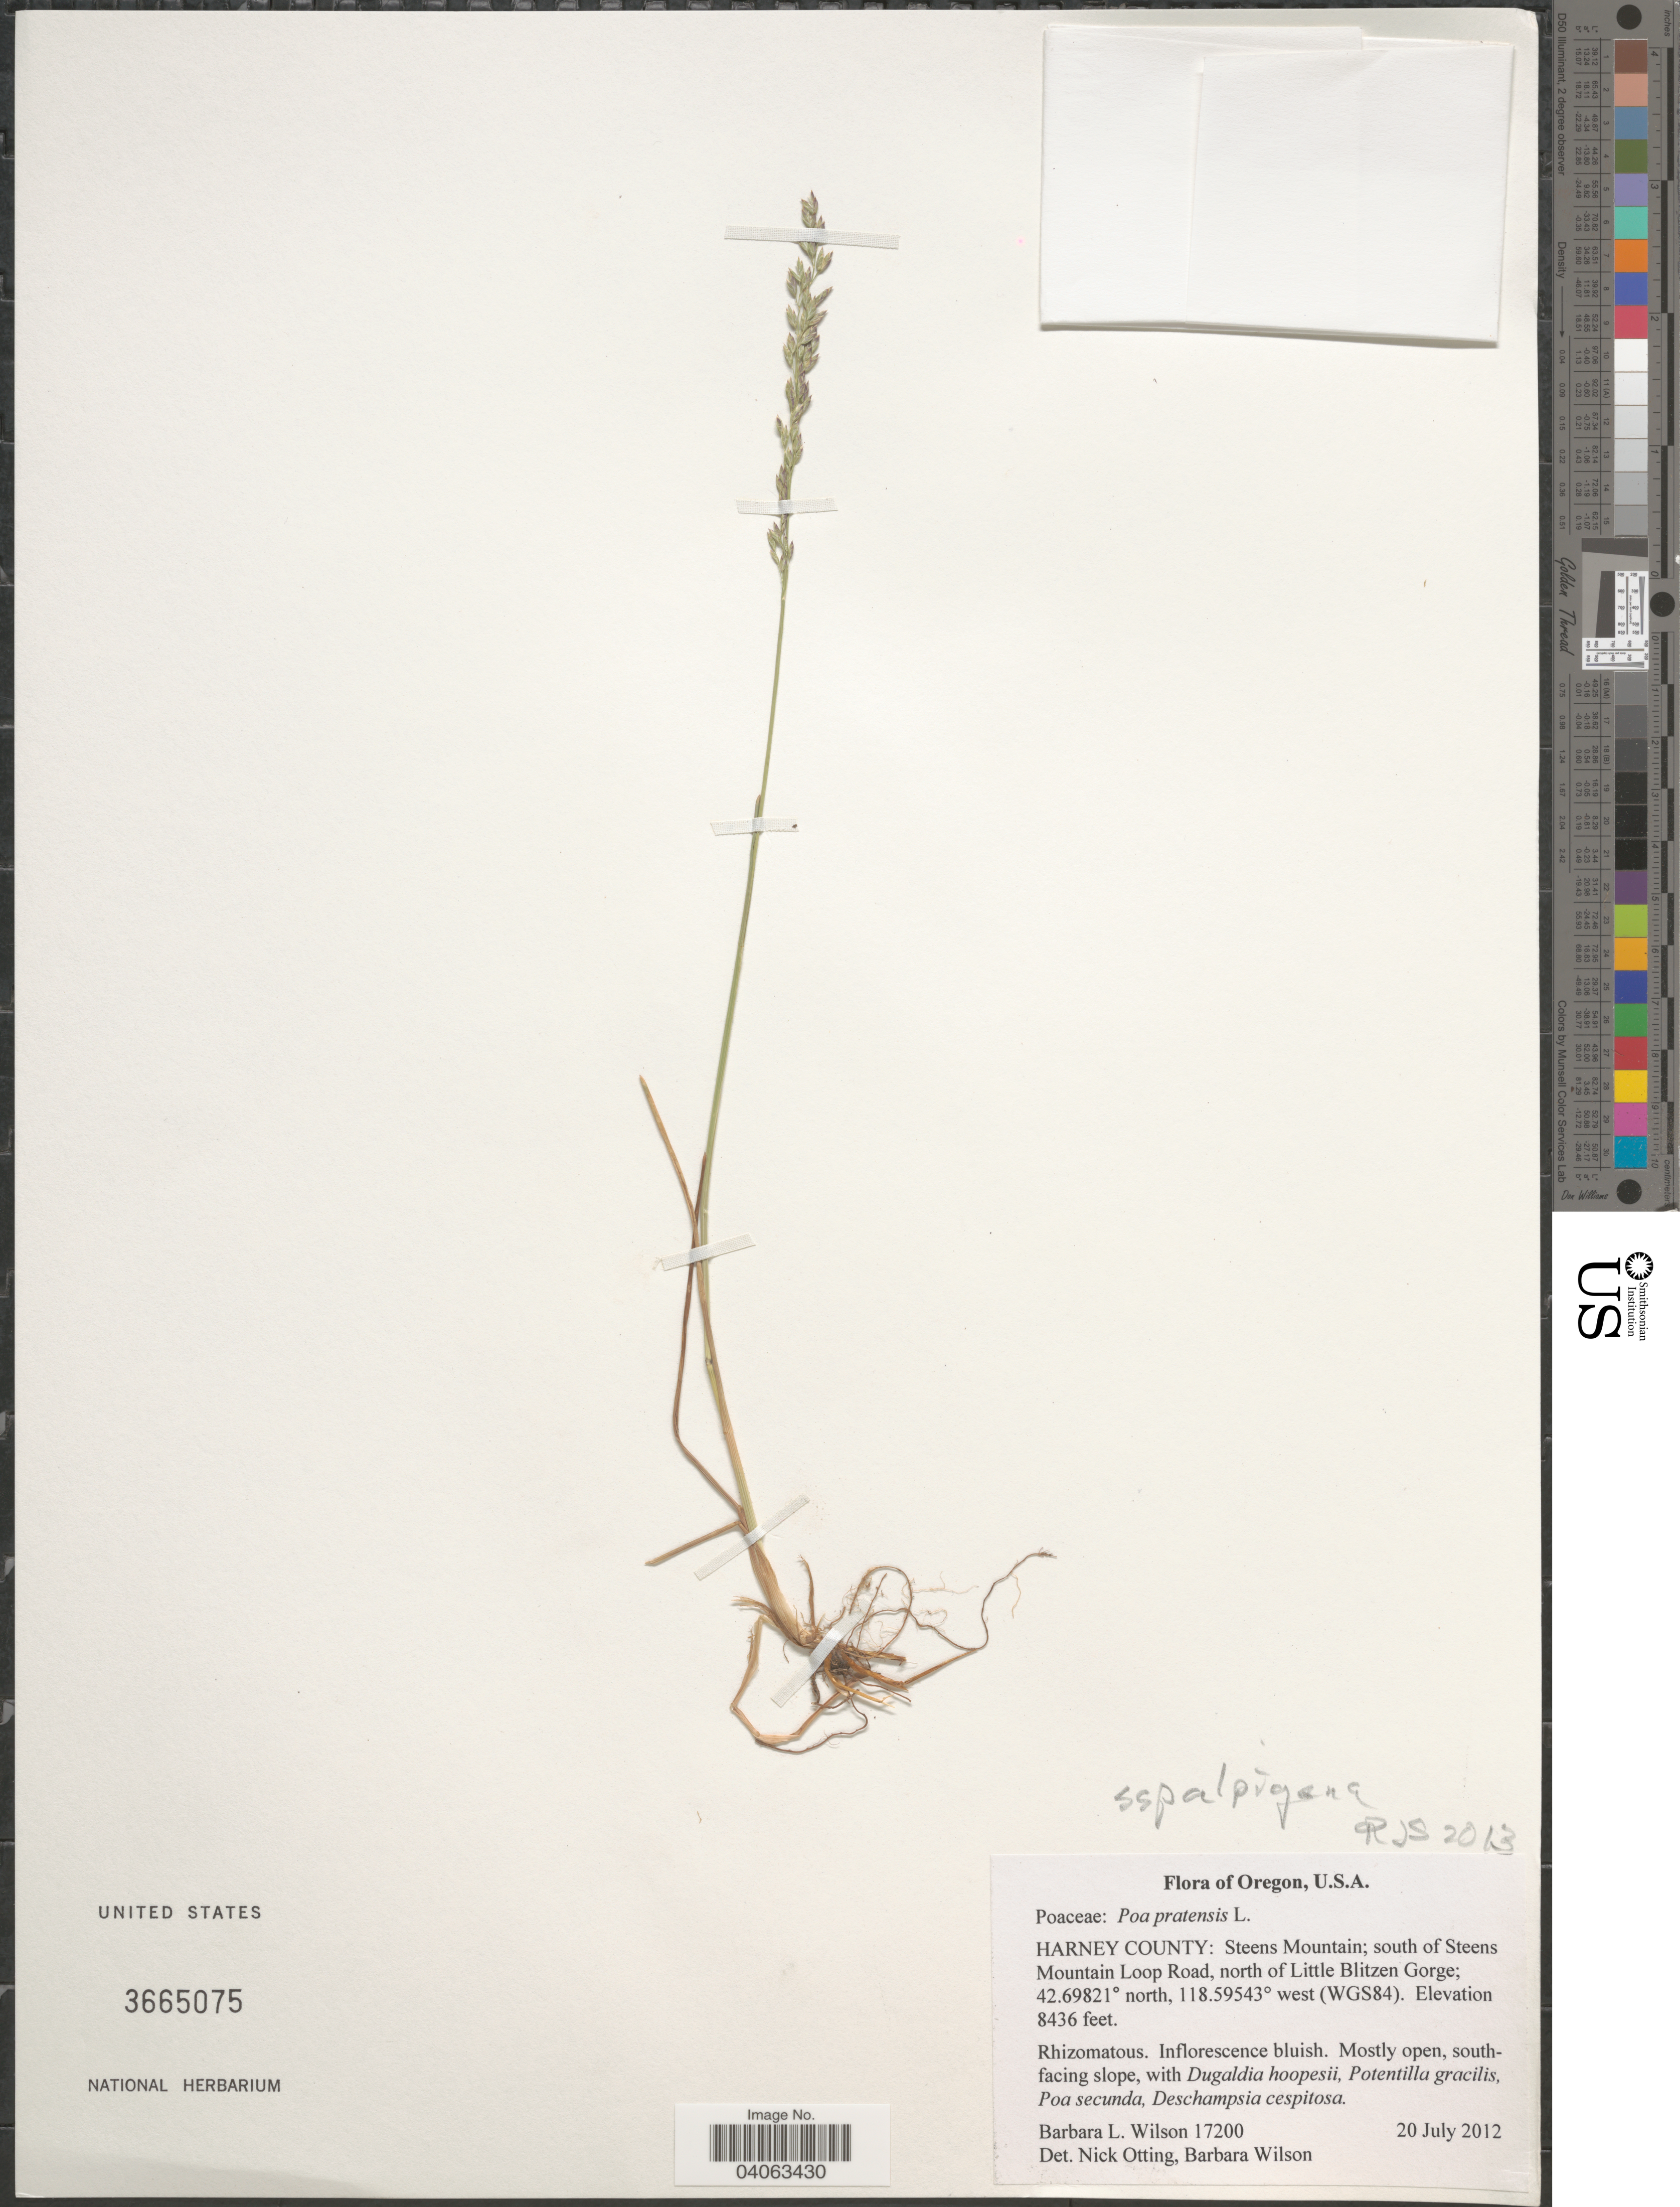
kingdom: Plantae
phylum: Tracheophyta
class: Liliopsida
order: Poales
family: Poaceae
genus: Poa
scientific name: Poa pratensis subsp. alpigena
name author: (Lindm.) Hiitonen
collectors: B. L. Wilson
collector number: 17200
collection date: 2012-07-20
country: United States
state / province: Oregon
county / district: Harney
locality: Harney County: Steens Mountain; south of Steens Mountain Loop Road, north of Little Blitzen Gorge (WGS84). South-facing slope.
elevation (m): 2571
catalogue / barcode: US 3665075